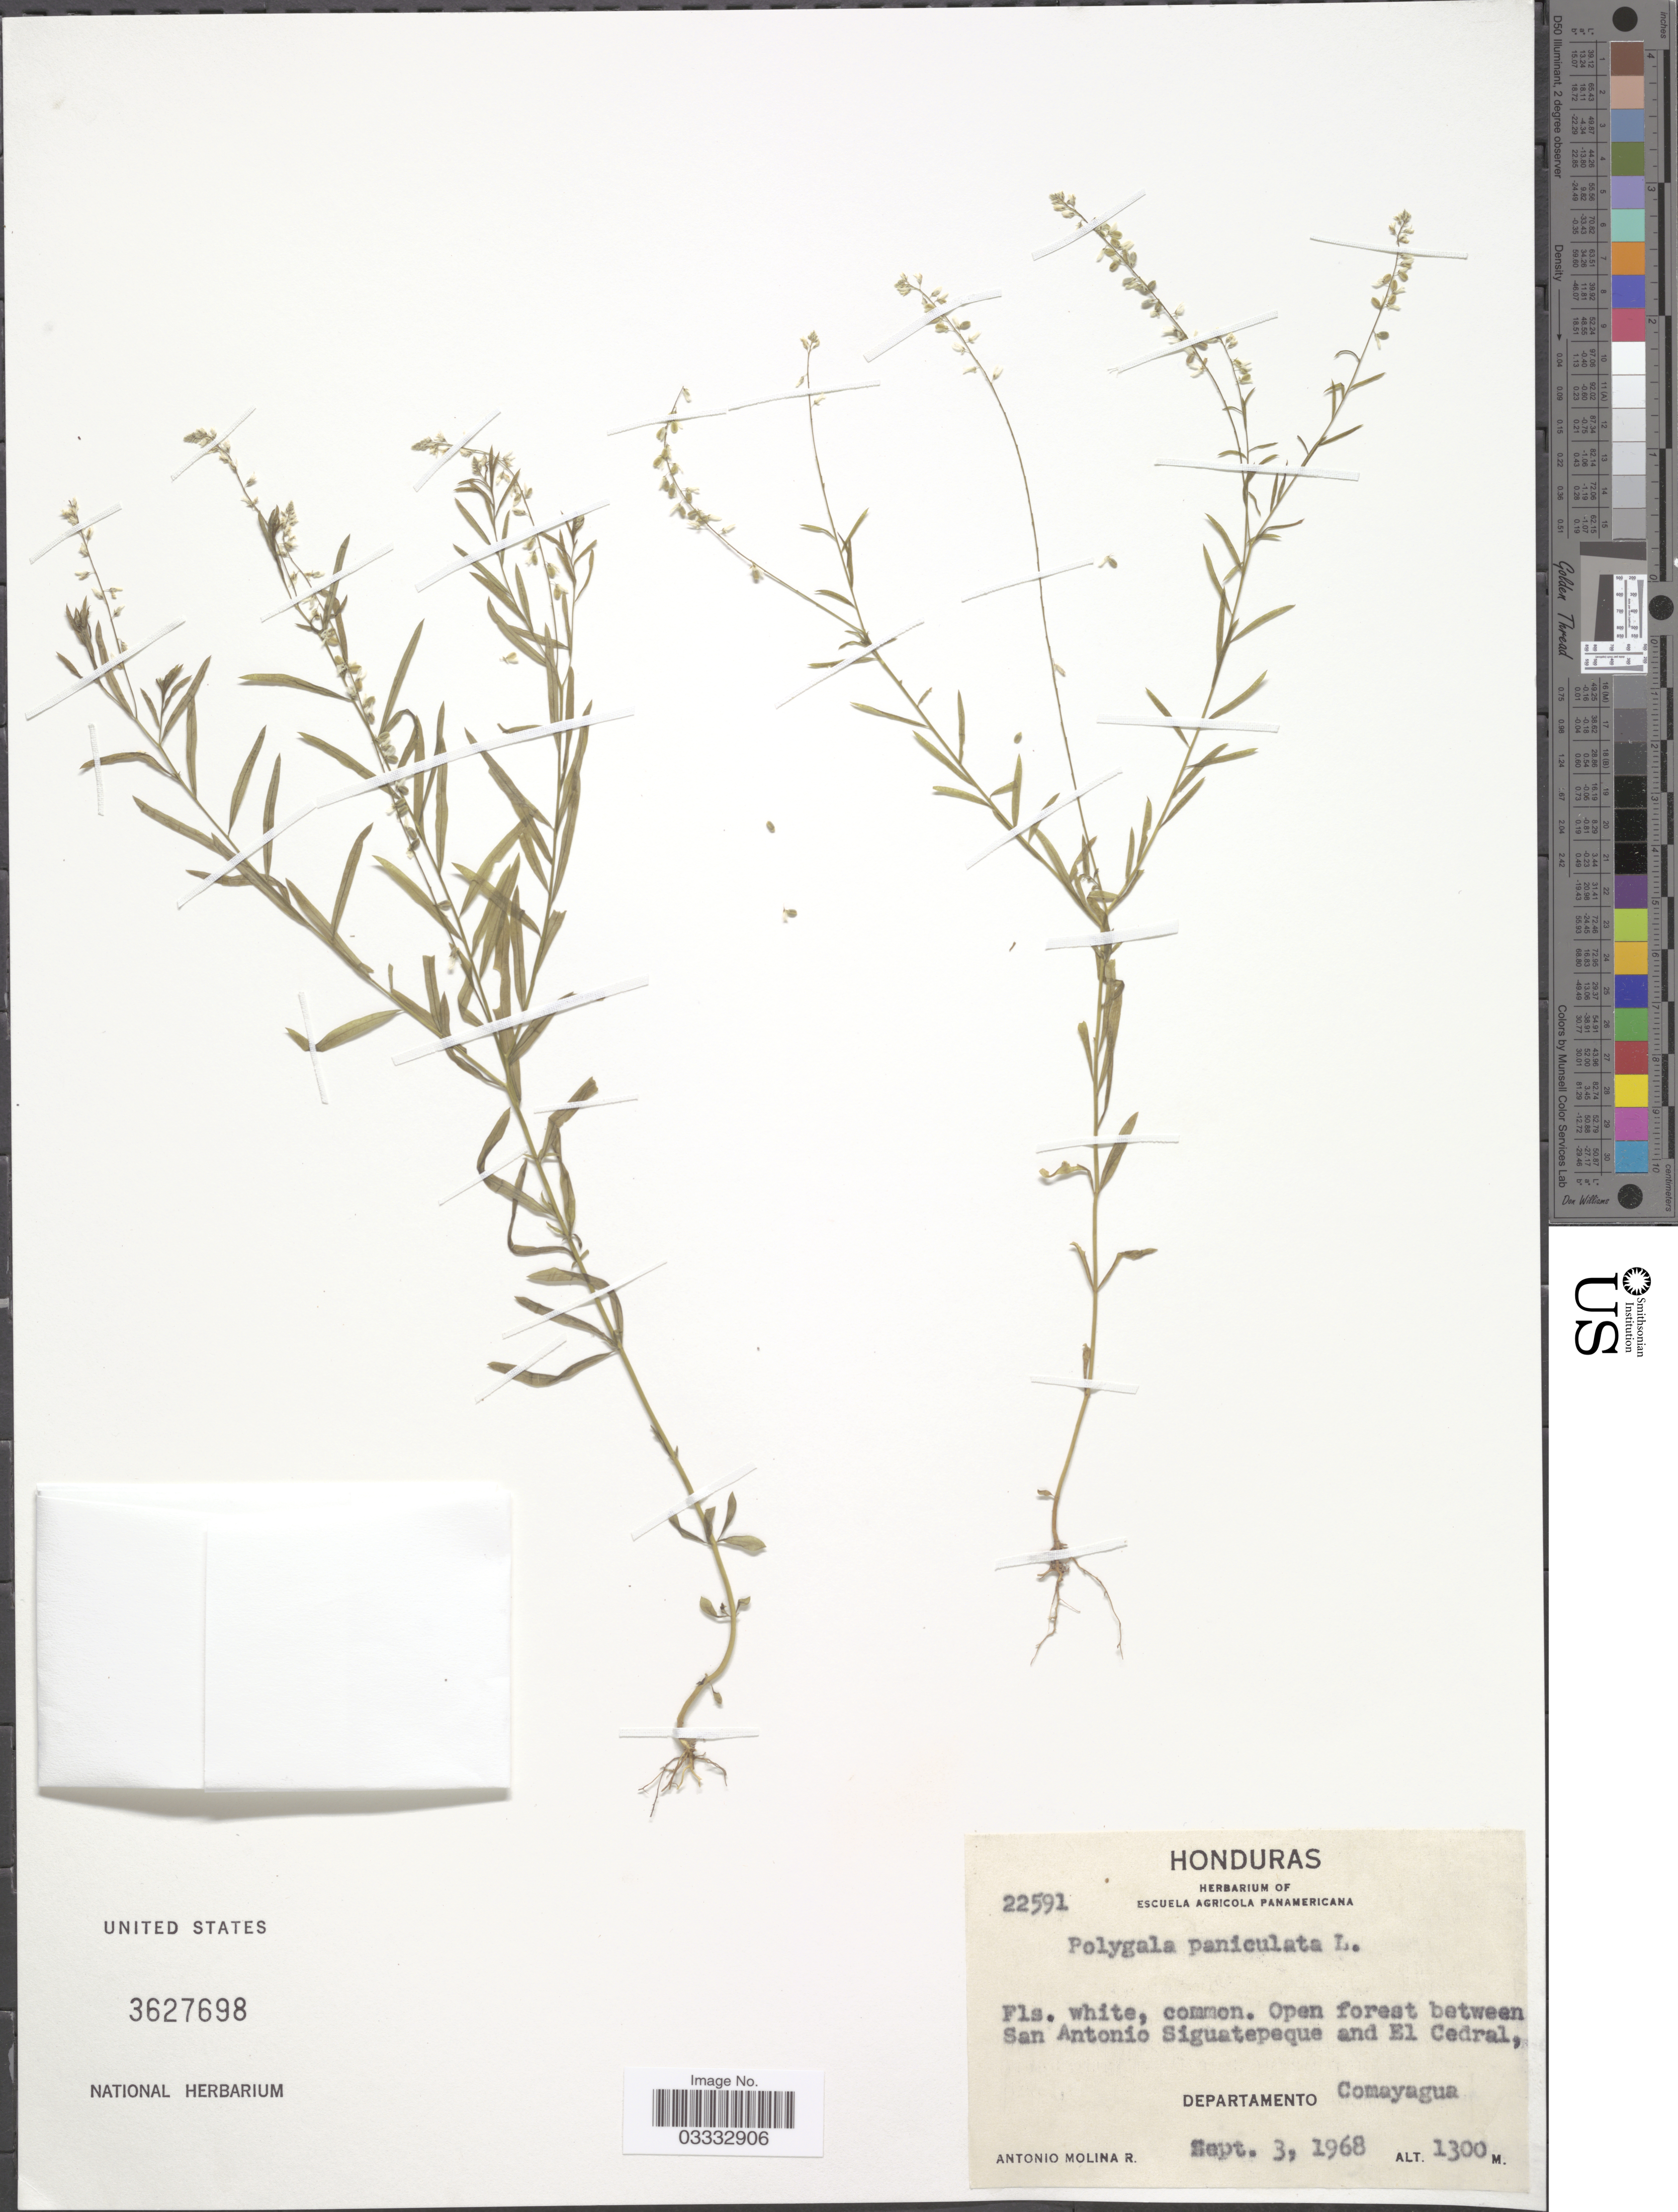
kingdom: Plantae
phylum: Tracheophyta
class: Magnoliopsida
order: Fabales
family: Polygalaceae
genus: Polygala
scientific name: Polygala paniculata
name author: L.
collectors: A. Molina R.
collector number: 22591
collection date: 1968-09-03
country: Honduras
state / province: Comayagua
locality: Between San Antonio Siguatepeque and El Cedral, Departamento Comayagua.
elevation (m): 1300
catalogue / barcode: US 3627698